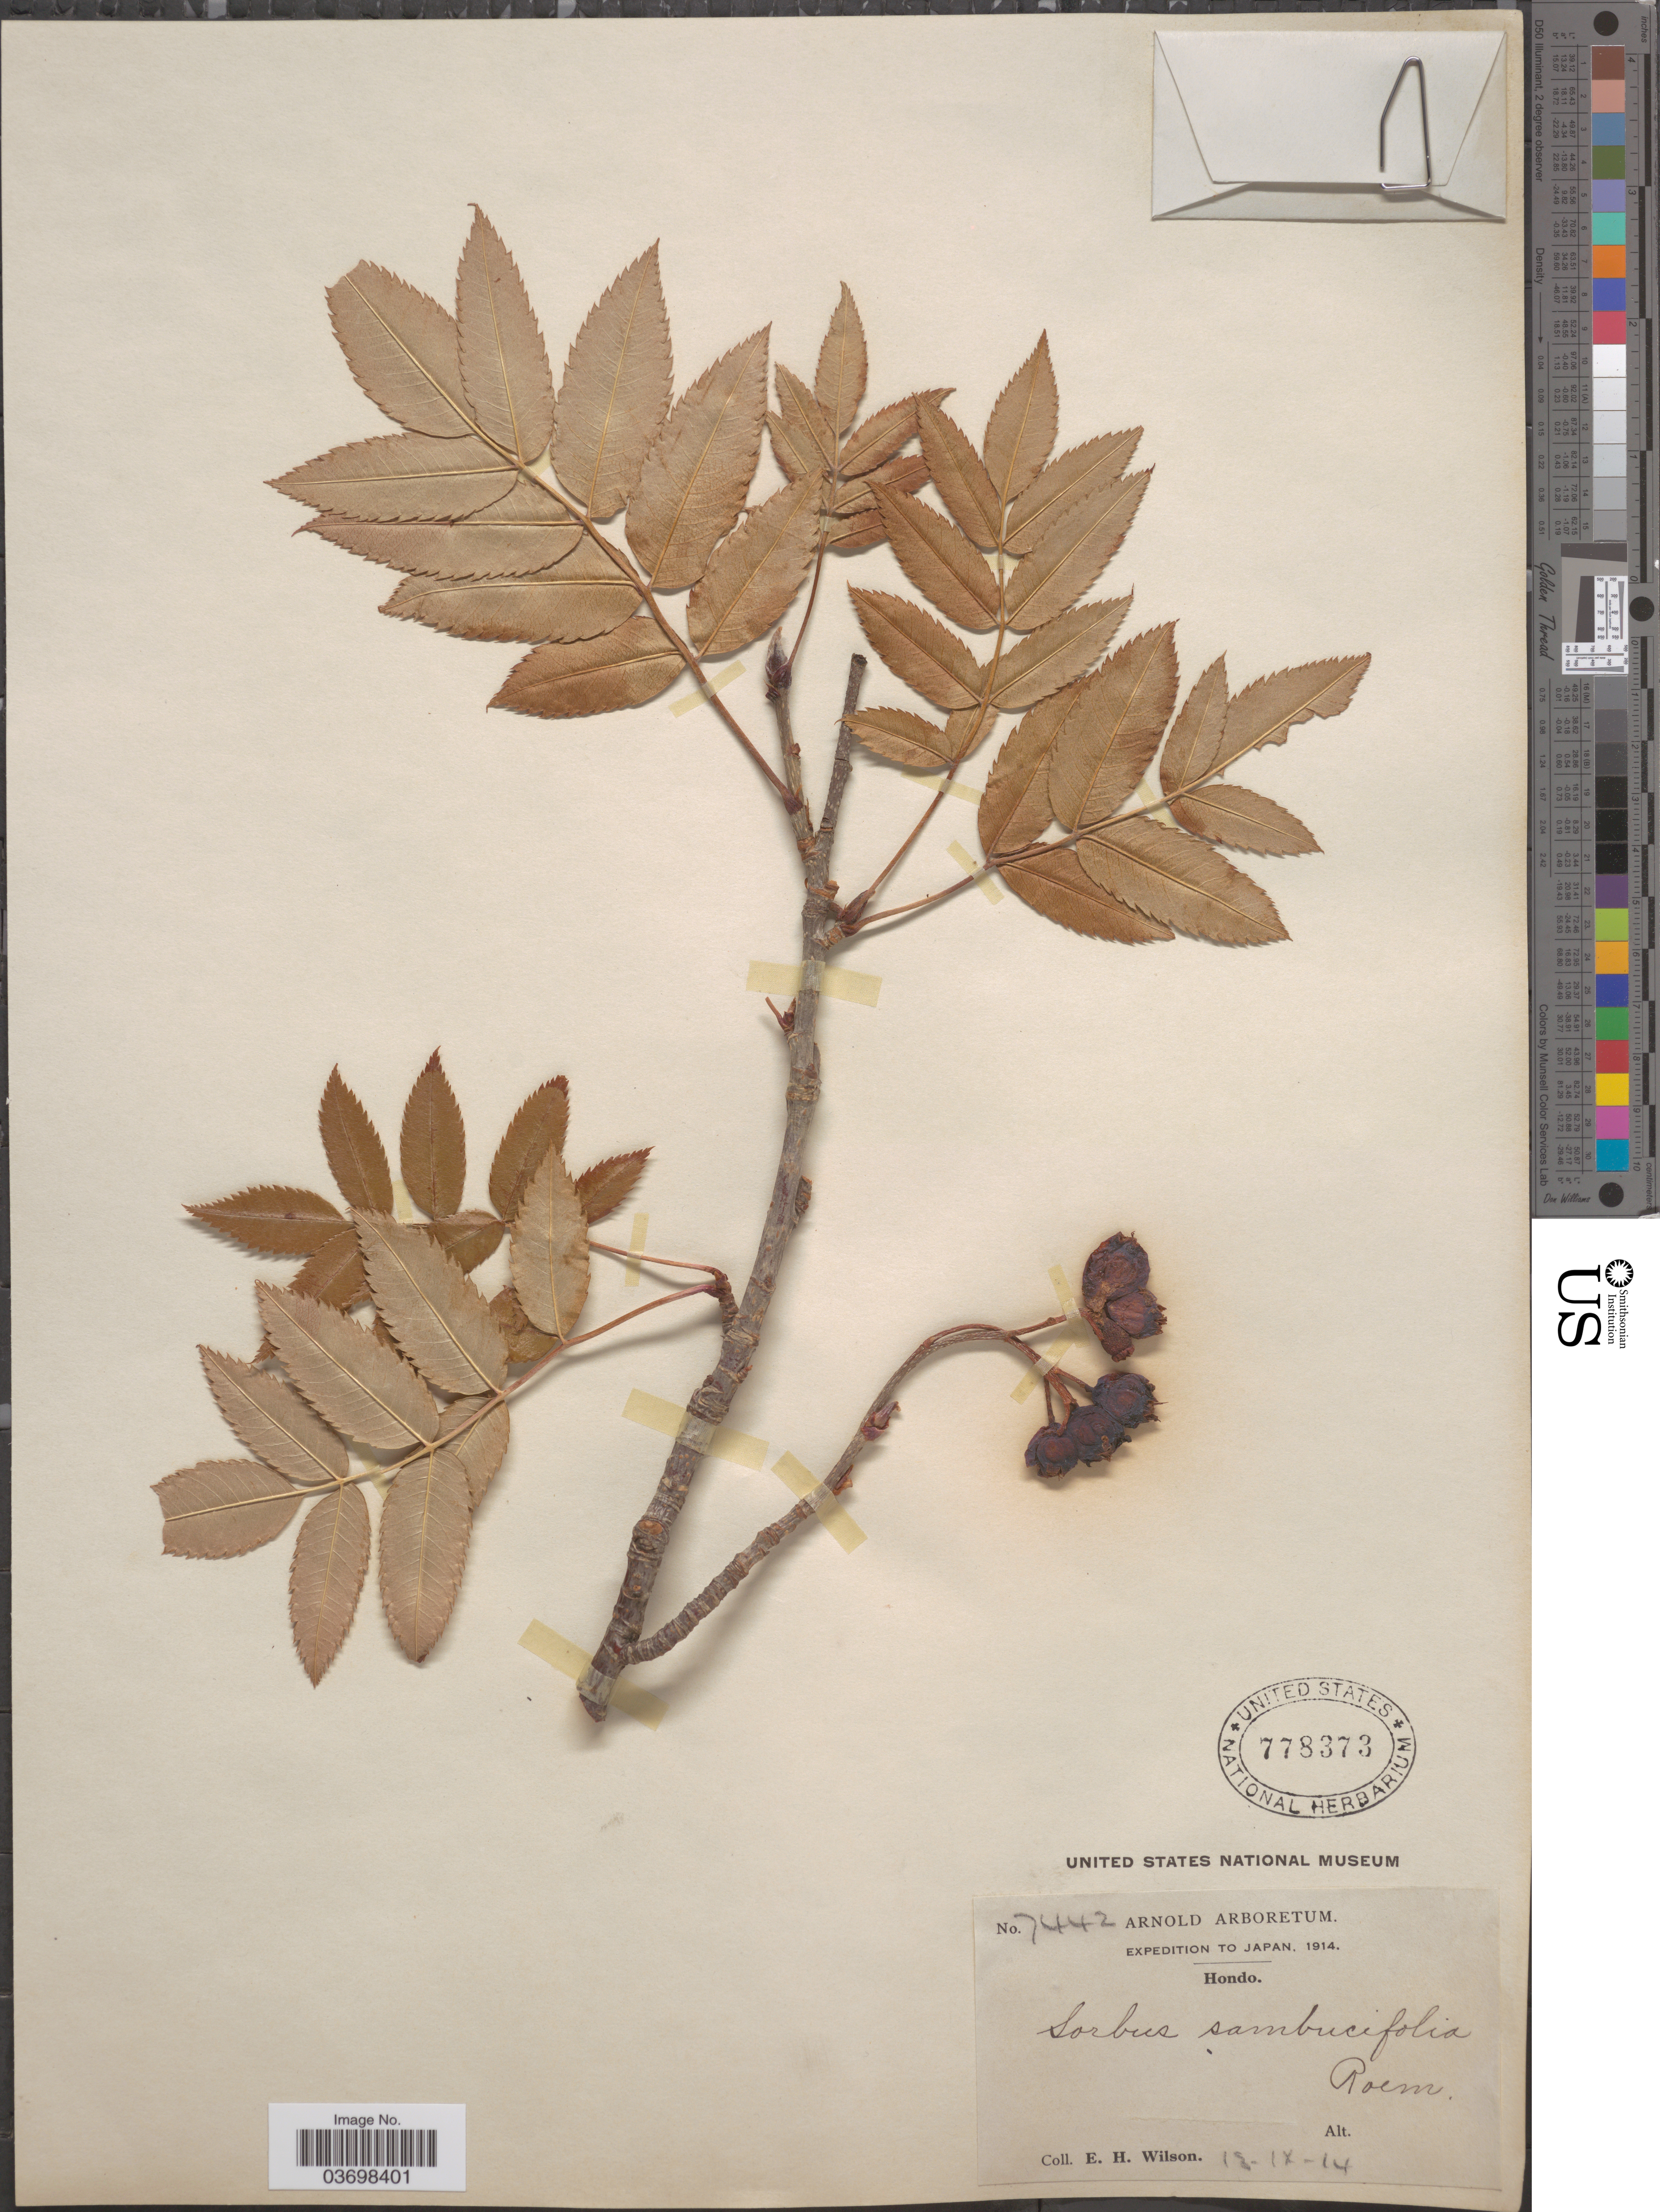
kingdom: Plantae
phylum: Tracheophyta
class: Magnoliopsida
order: Rosales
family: Rosaceae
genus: Sorbus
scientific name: Sorbus sambucifolia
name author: (Cham. & Schltdl.) M. Roem.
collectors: E. Wilson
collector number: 7442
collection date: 1914-09-13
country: Japan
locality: Hondo.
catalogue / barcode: US 778373